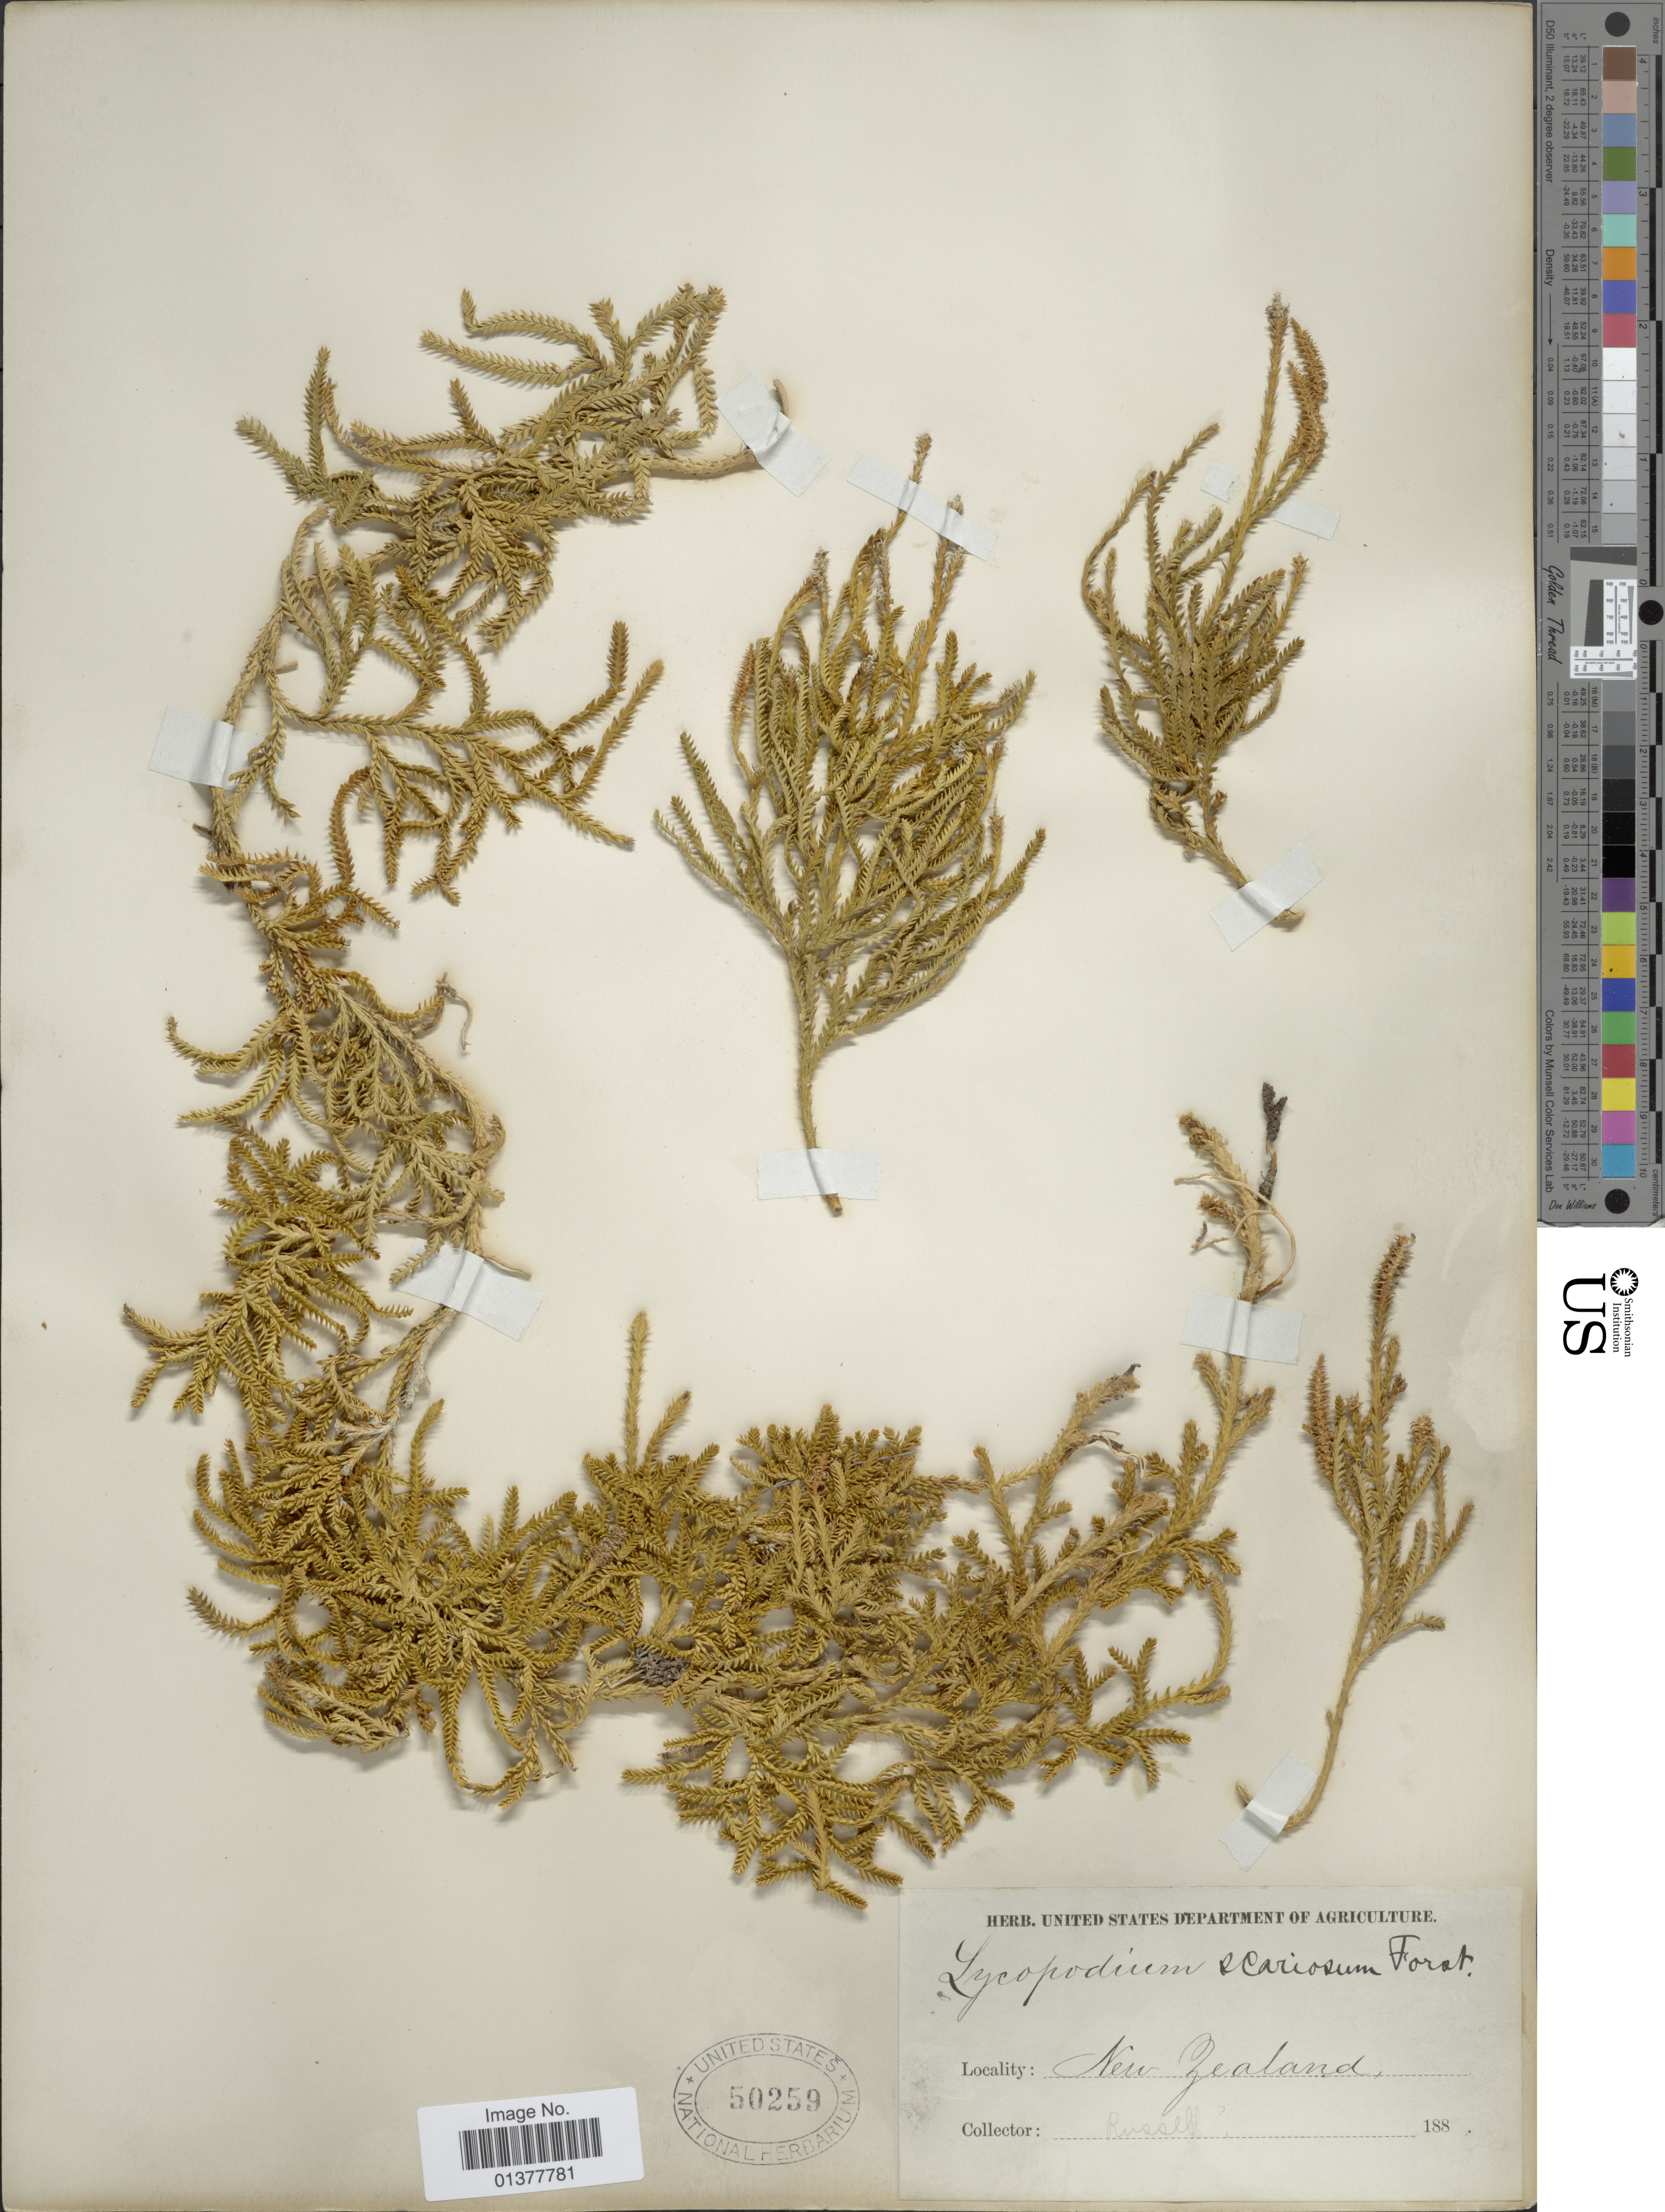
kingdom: Plantae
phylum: Tracheophyta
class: Lycopodiopsida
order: Lycopodiales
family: Lycopodiaceae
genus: Diphasium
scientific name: Diphasium scariosum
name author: (G. Forst.) Rothm.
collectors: -- Russell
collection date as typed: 188-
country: New Zealand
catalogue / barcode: US 50259